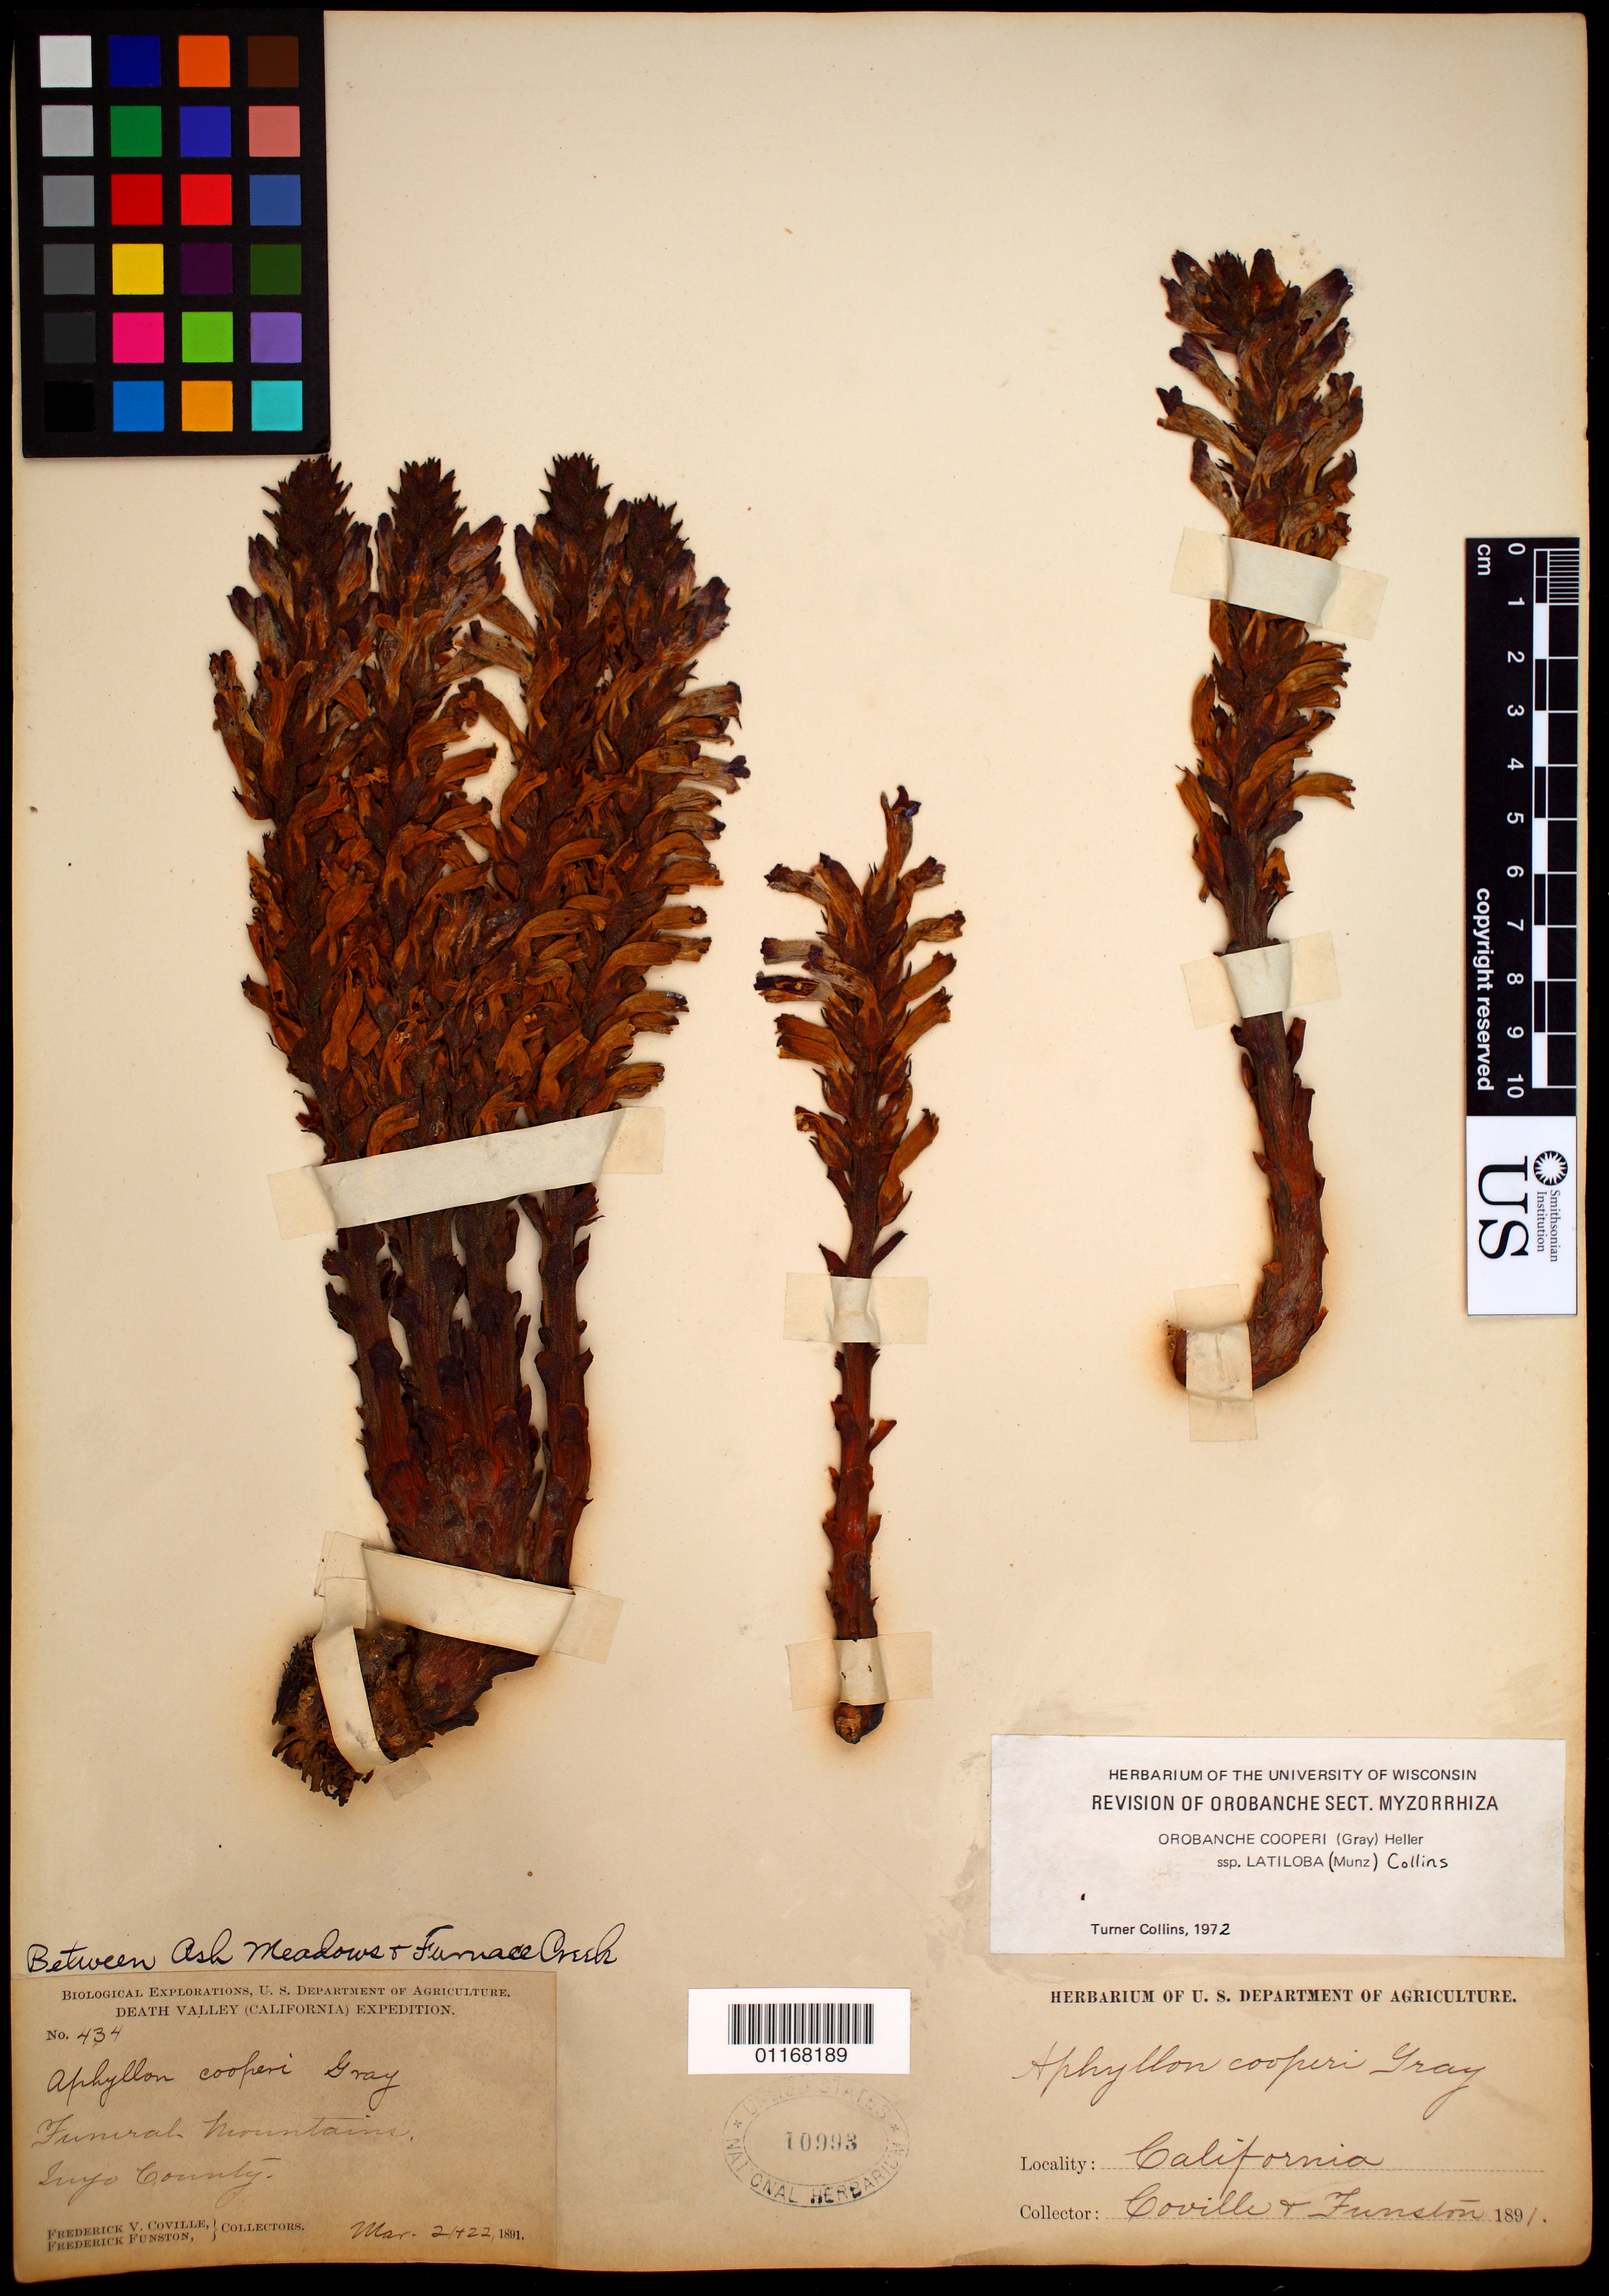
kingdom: Plantae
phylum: Tracheophyta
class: Magnoliopsida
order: Lamiales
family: Orobanchaceae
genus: Orobanche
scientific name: Orobanche cooperi subsp. latiloba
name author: (Munz) L.T. Collins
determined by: Collins, [Lawrence] Turner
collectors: F. V. Coville & F. Funston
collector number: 434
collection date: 1891-03-21,1891-03-22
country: United States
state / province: California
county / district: Inyo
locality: Funeral Mountains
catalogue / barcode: US 10993